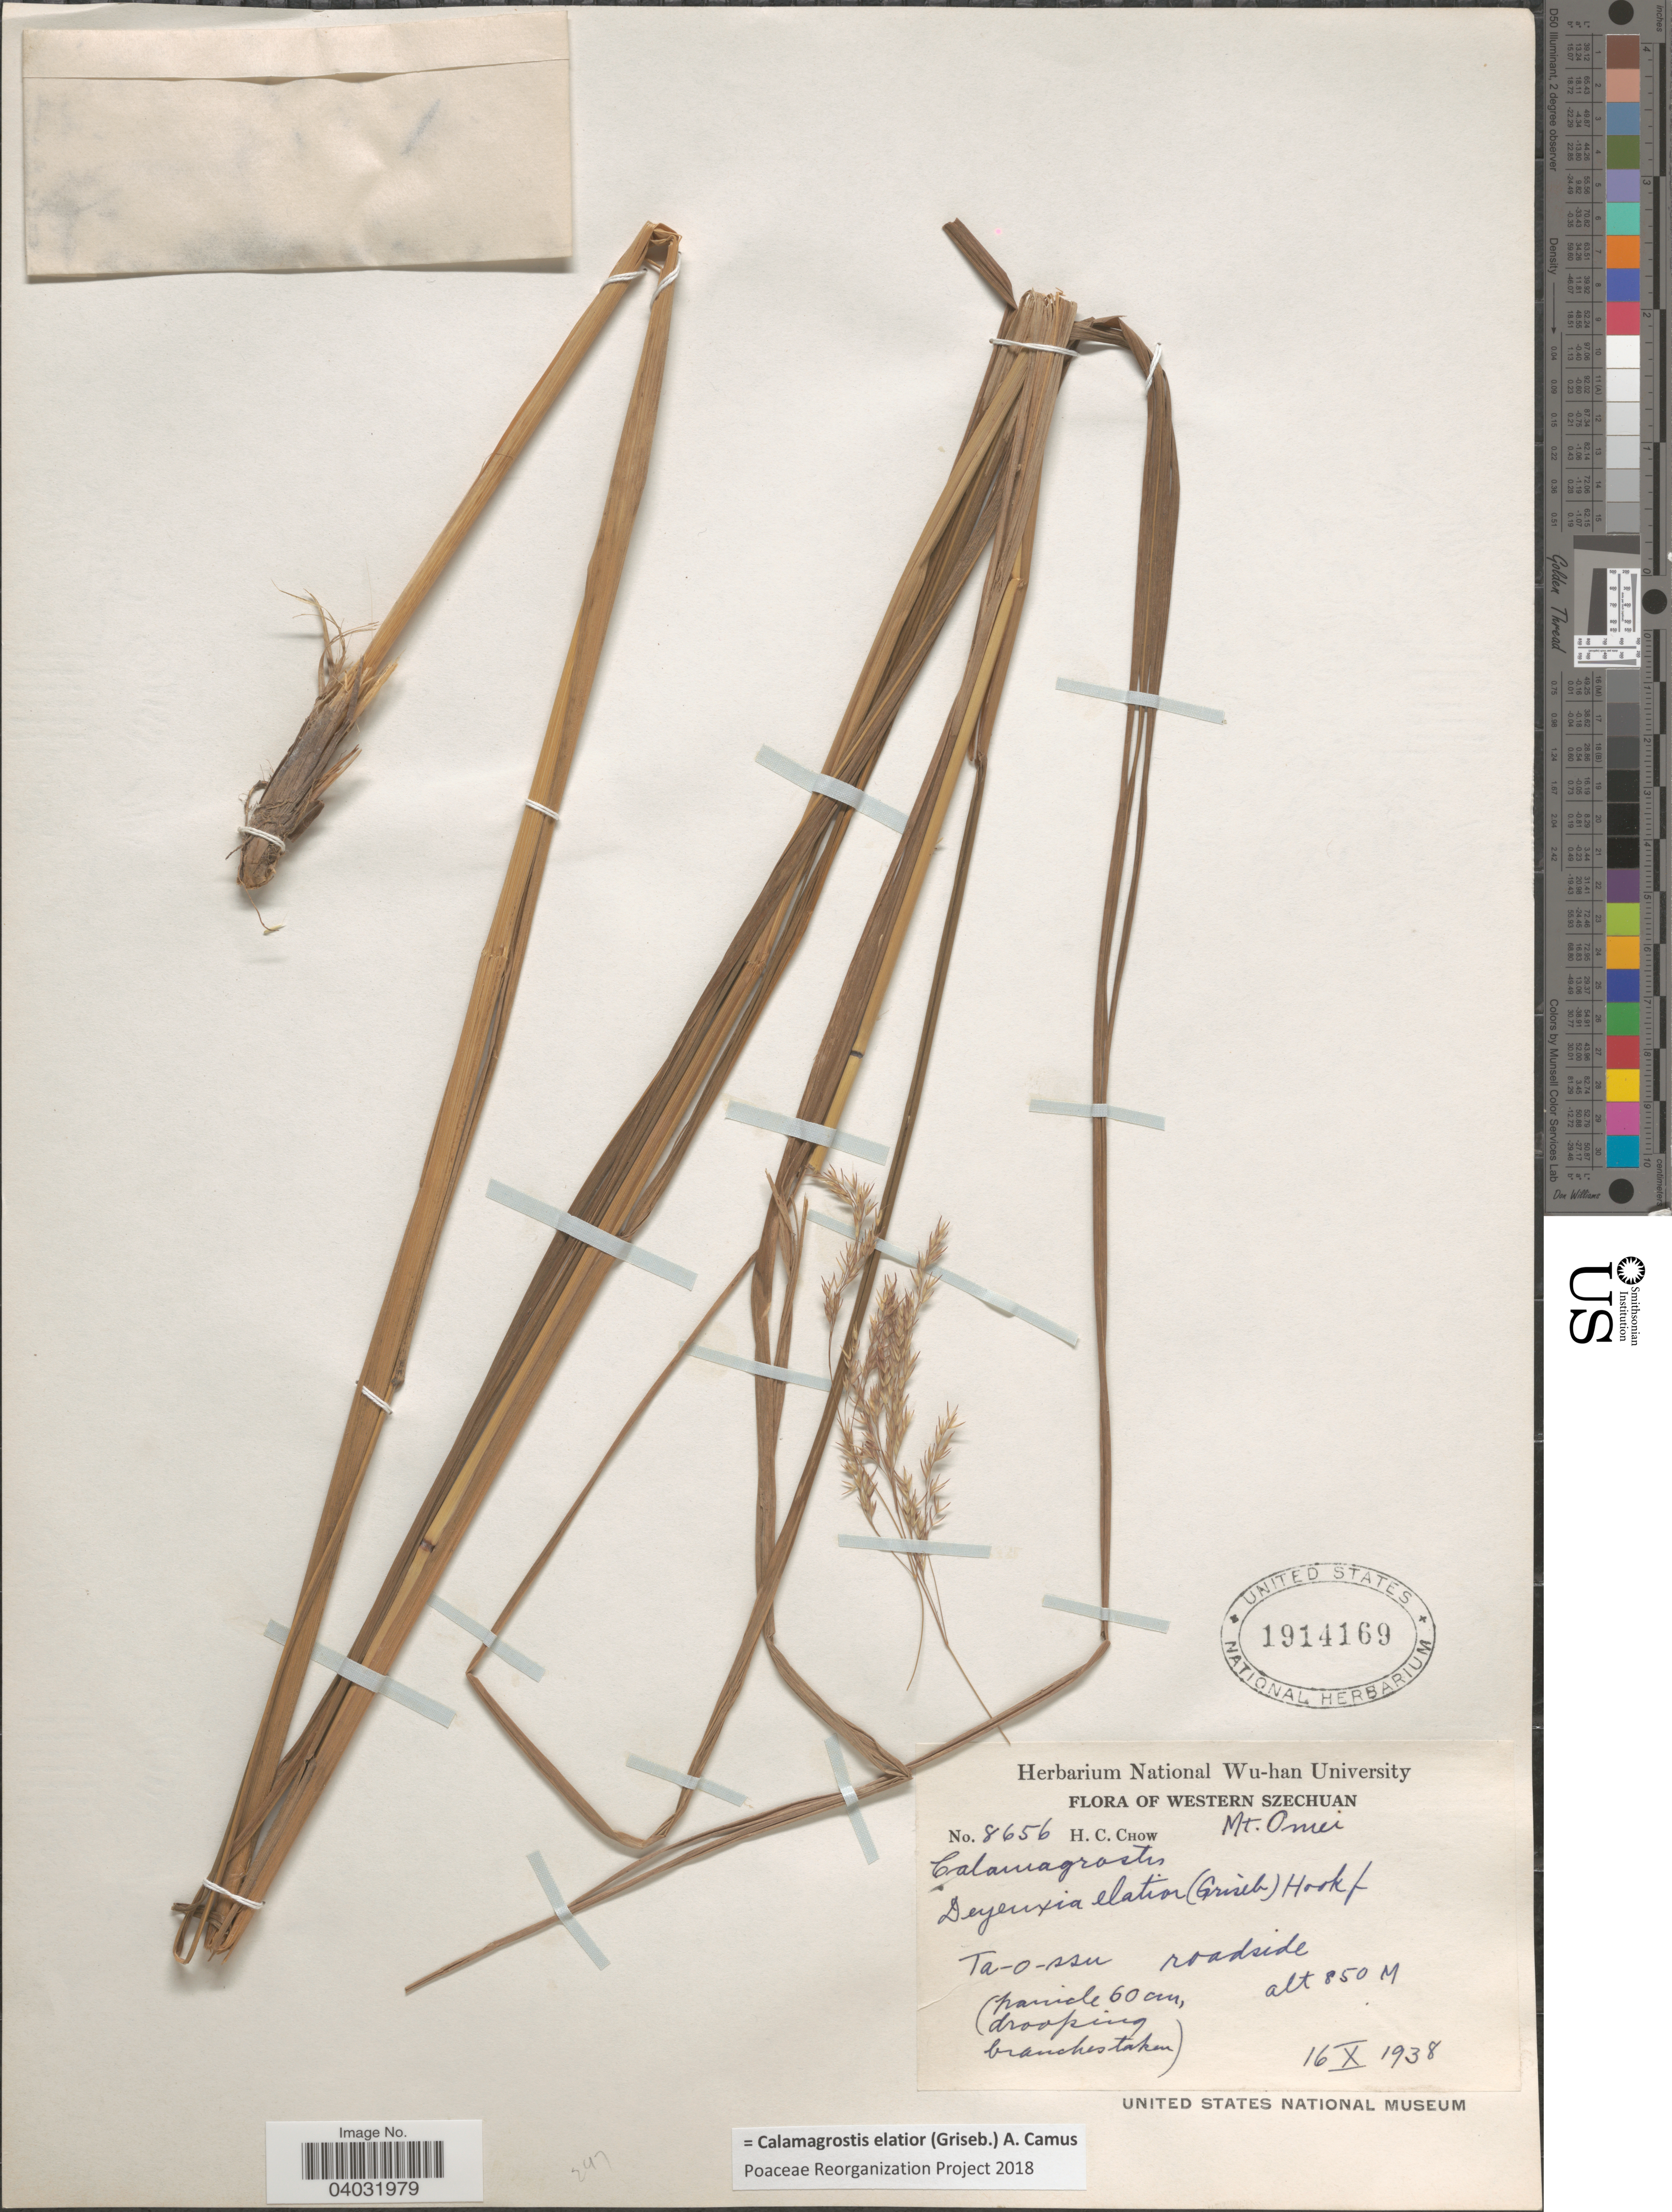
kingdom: Plantae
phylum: Tracheophyta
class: Liliopsida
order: Poales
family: Poaceae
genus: Calamagrostis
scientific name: Calamagrostis elatior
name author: (Griseb.) A. Camus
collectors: H. Chow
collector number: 8656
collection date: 1938-10-16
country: China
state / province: Sichuan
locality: Western Szechuan. Mt. Omei. Ta-o-ssu.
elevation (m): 850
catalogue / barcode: US 1914169